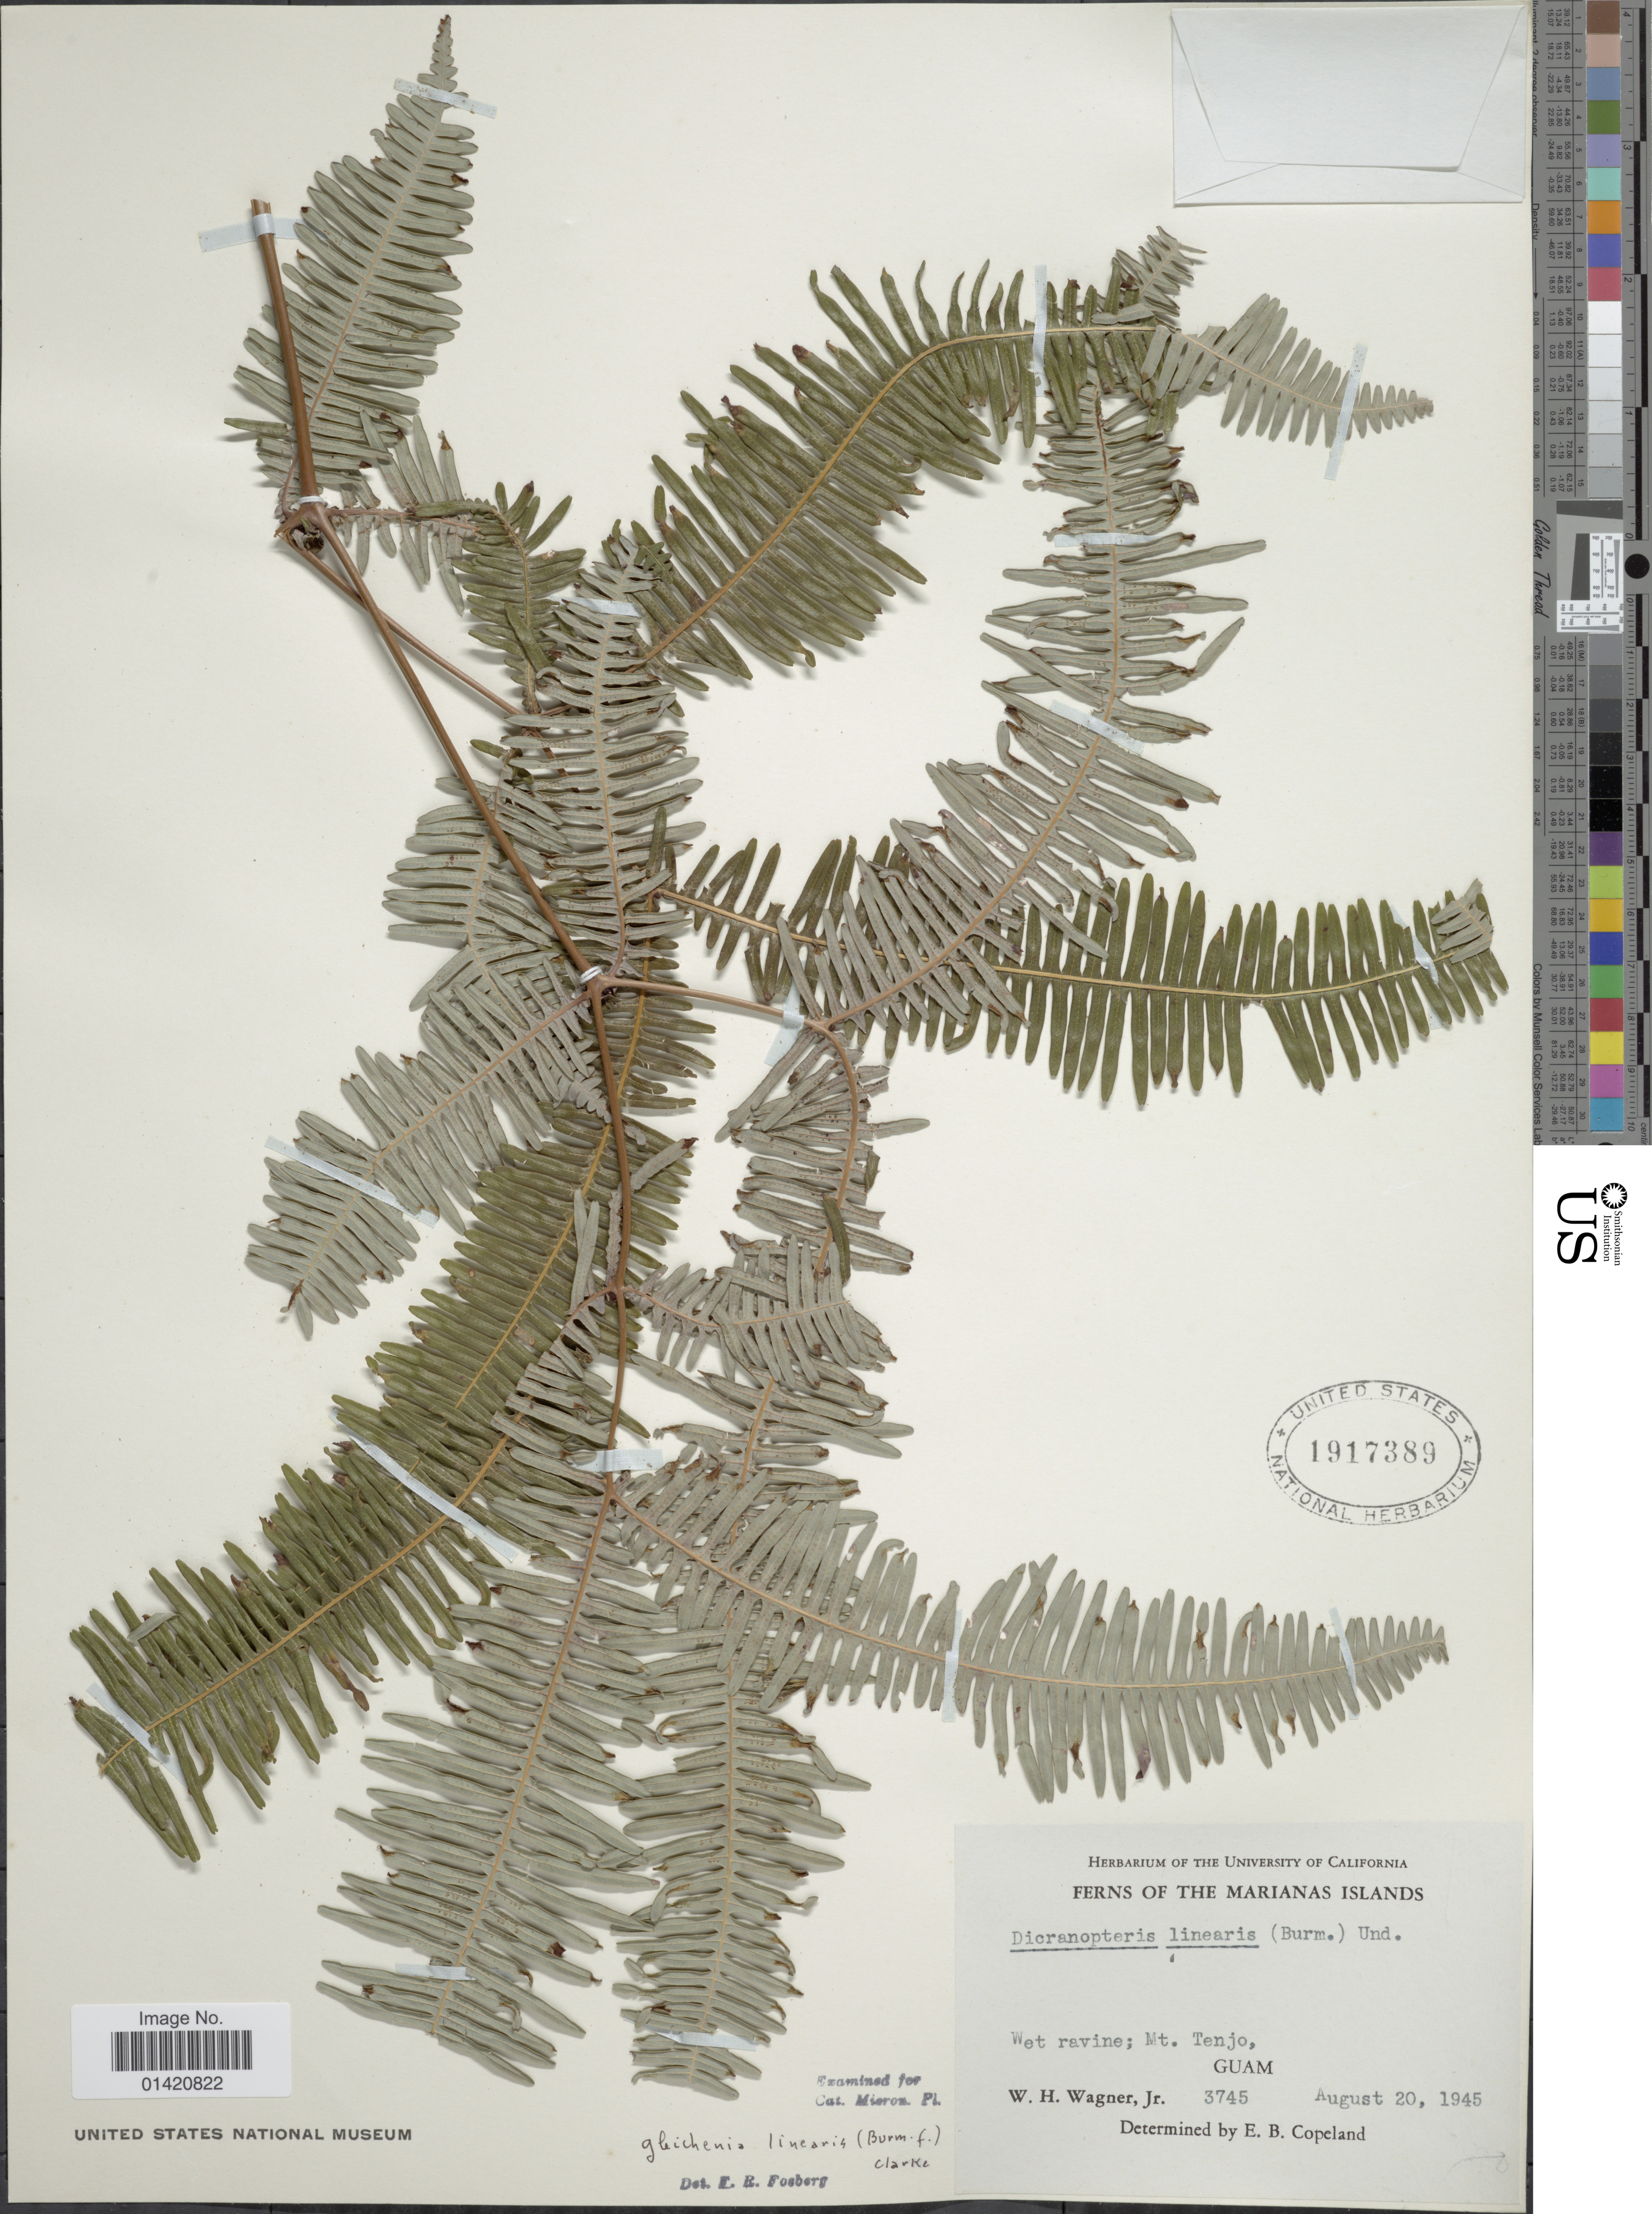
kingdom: Plantae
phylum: Tracheophyta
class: Polypodiopsida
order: Gleicheniales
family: Gleicheniaceae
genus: Dicranopteris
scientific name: Dicranopteris linearis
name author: (Burm. f.) Underw.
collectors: W. H. Wagner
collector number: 3745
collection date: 1945-08-20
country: Guam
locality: The Mariana Islands, Mt Tenjo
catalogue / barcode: US 1917389